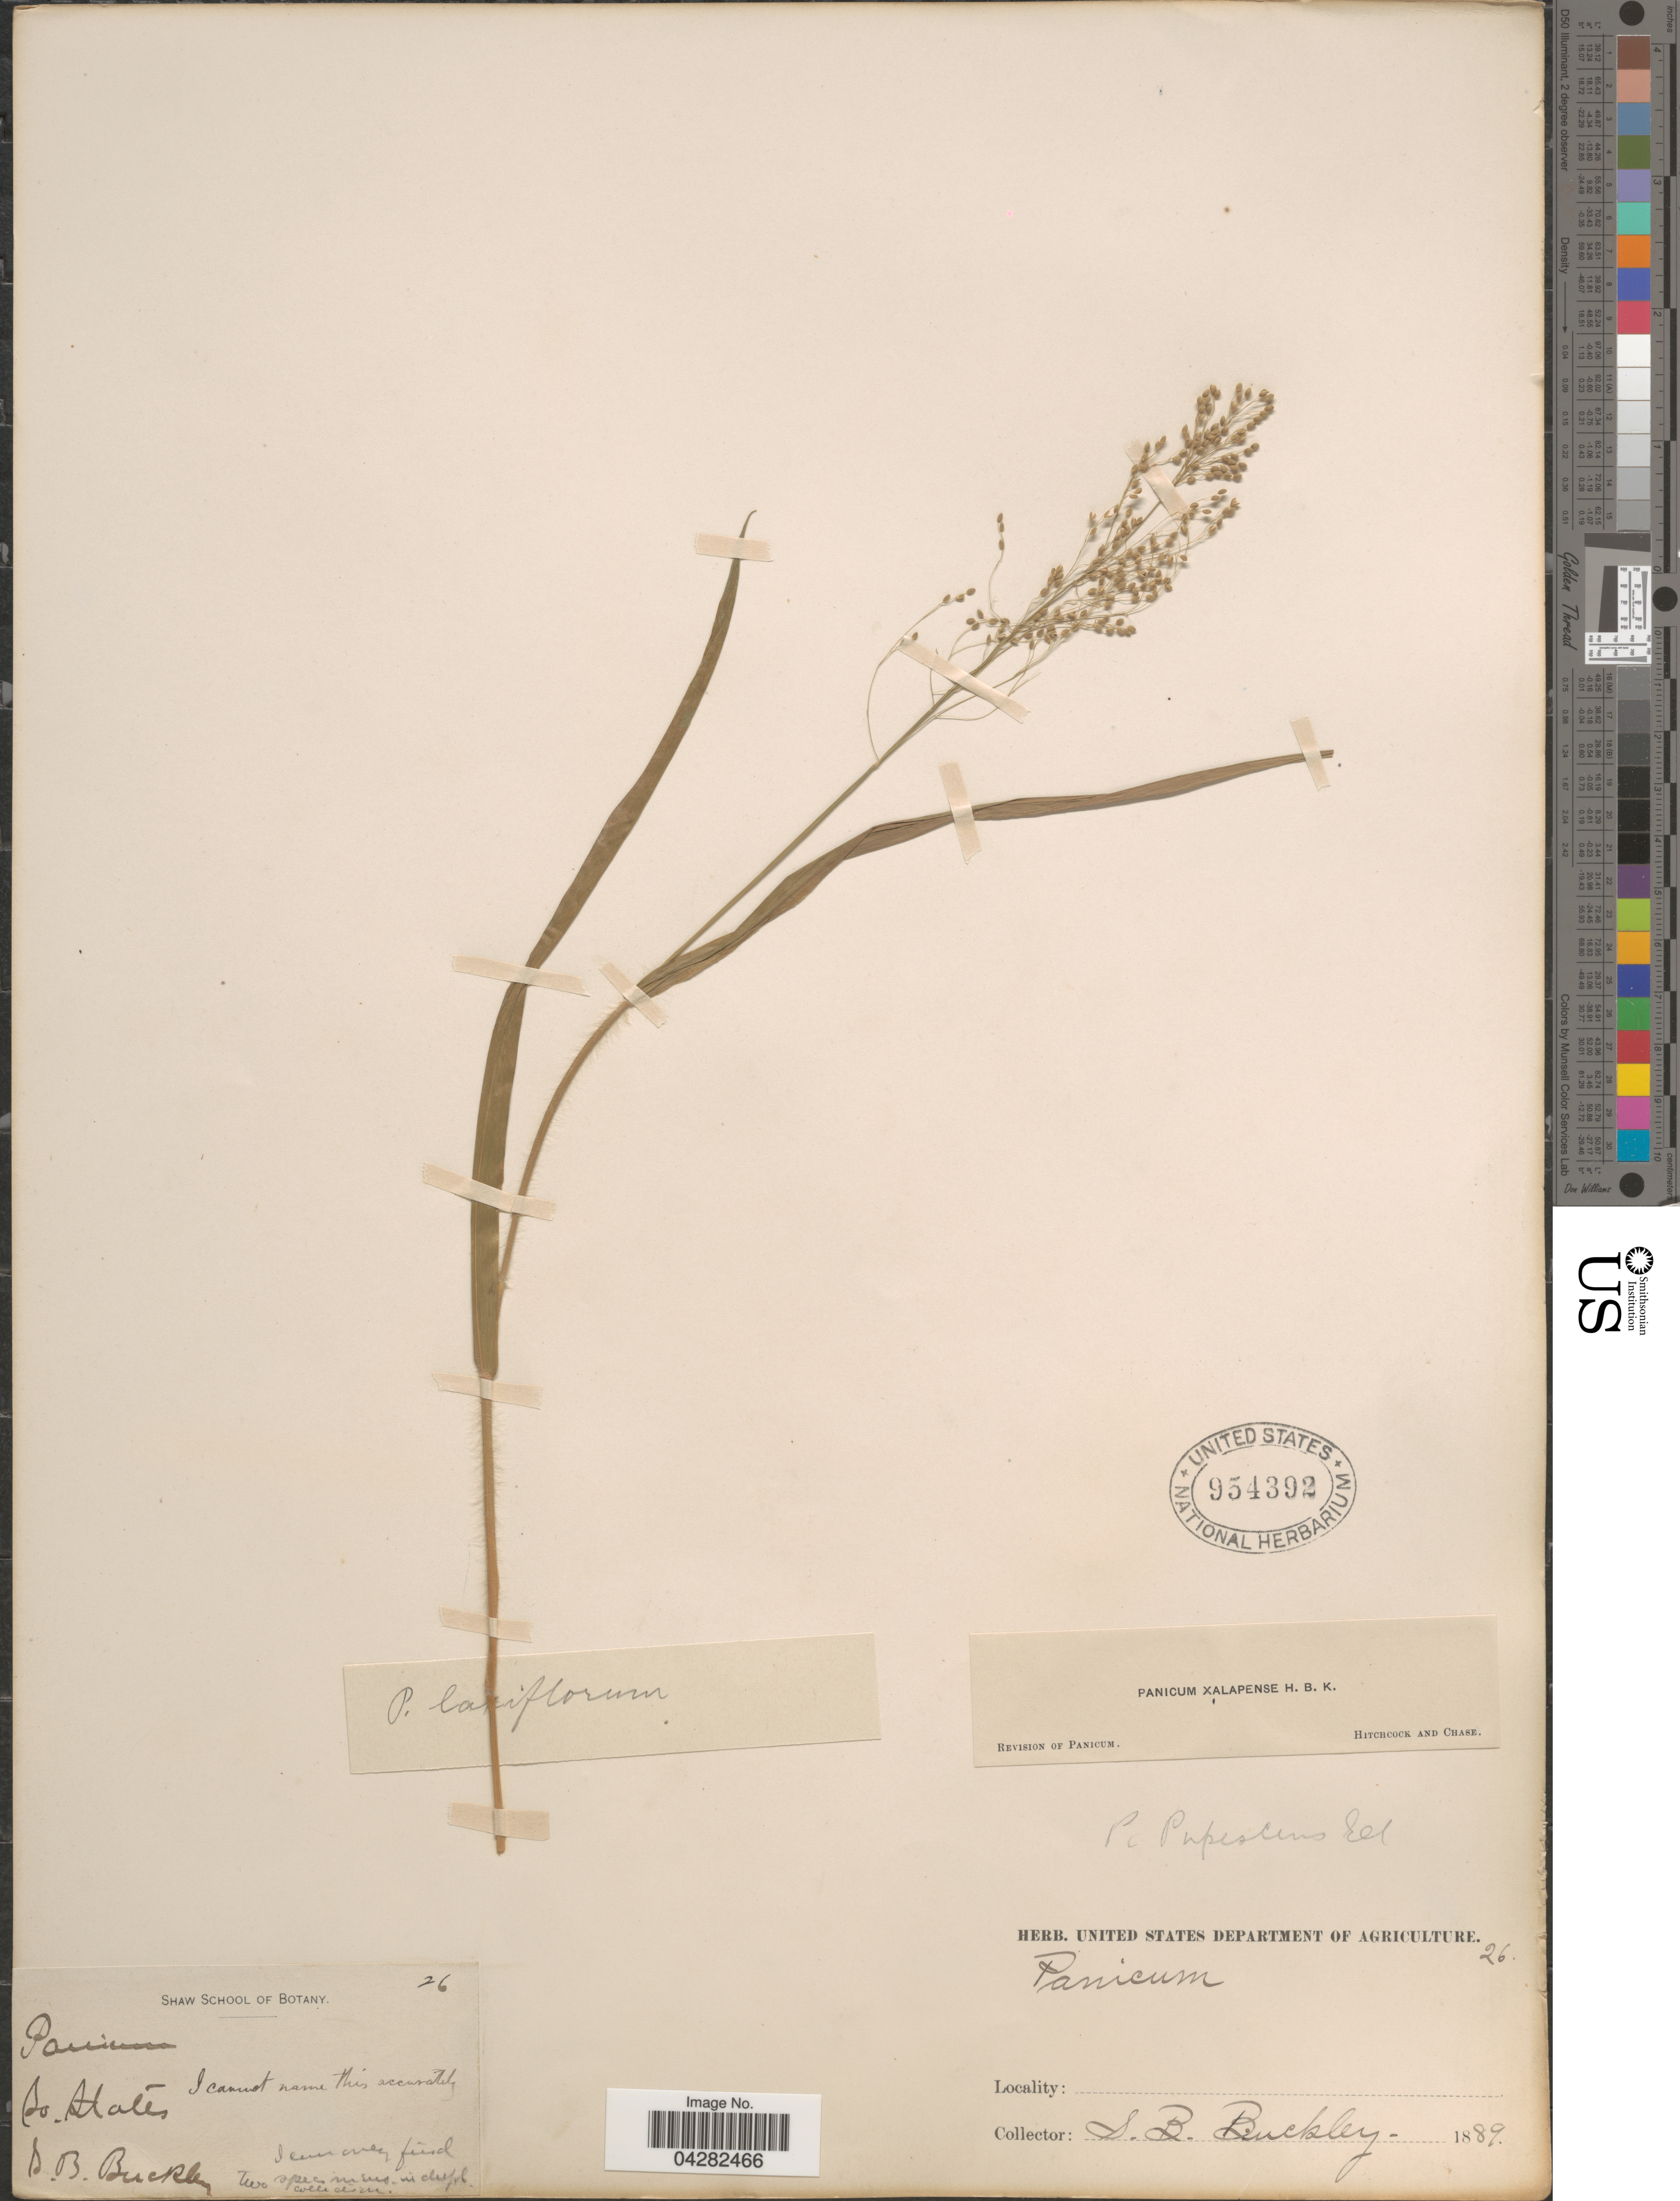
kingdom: Plantae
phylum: Tracheophyta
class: Liliopsida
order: Poales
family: Poaceae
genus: Dichanthelium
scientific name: Dichanthelium laxiflorum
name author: (Lam.) Gould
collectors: S. B. Buckley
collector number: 26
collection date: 1889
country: United States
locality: So. States.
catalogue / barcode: US 954392